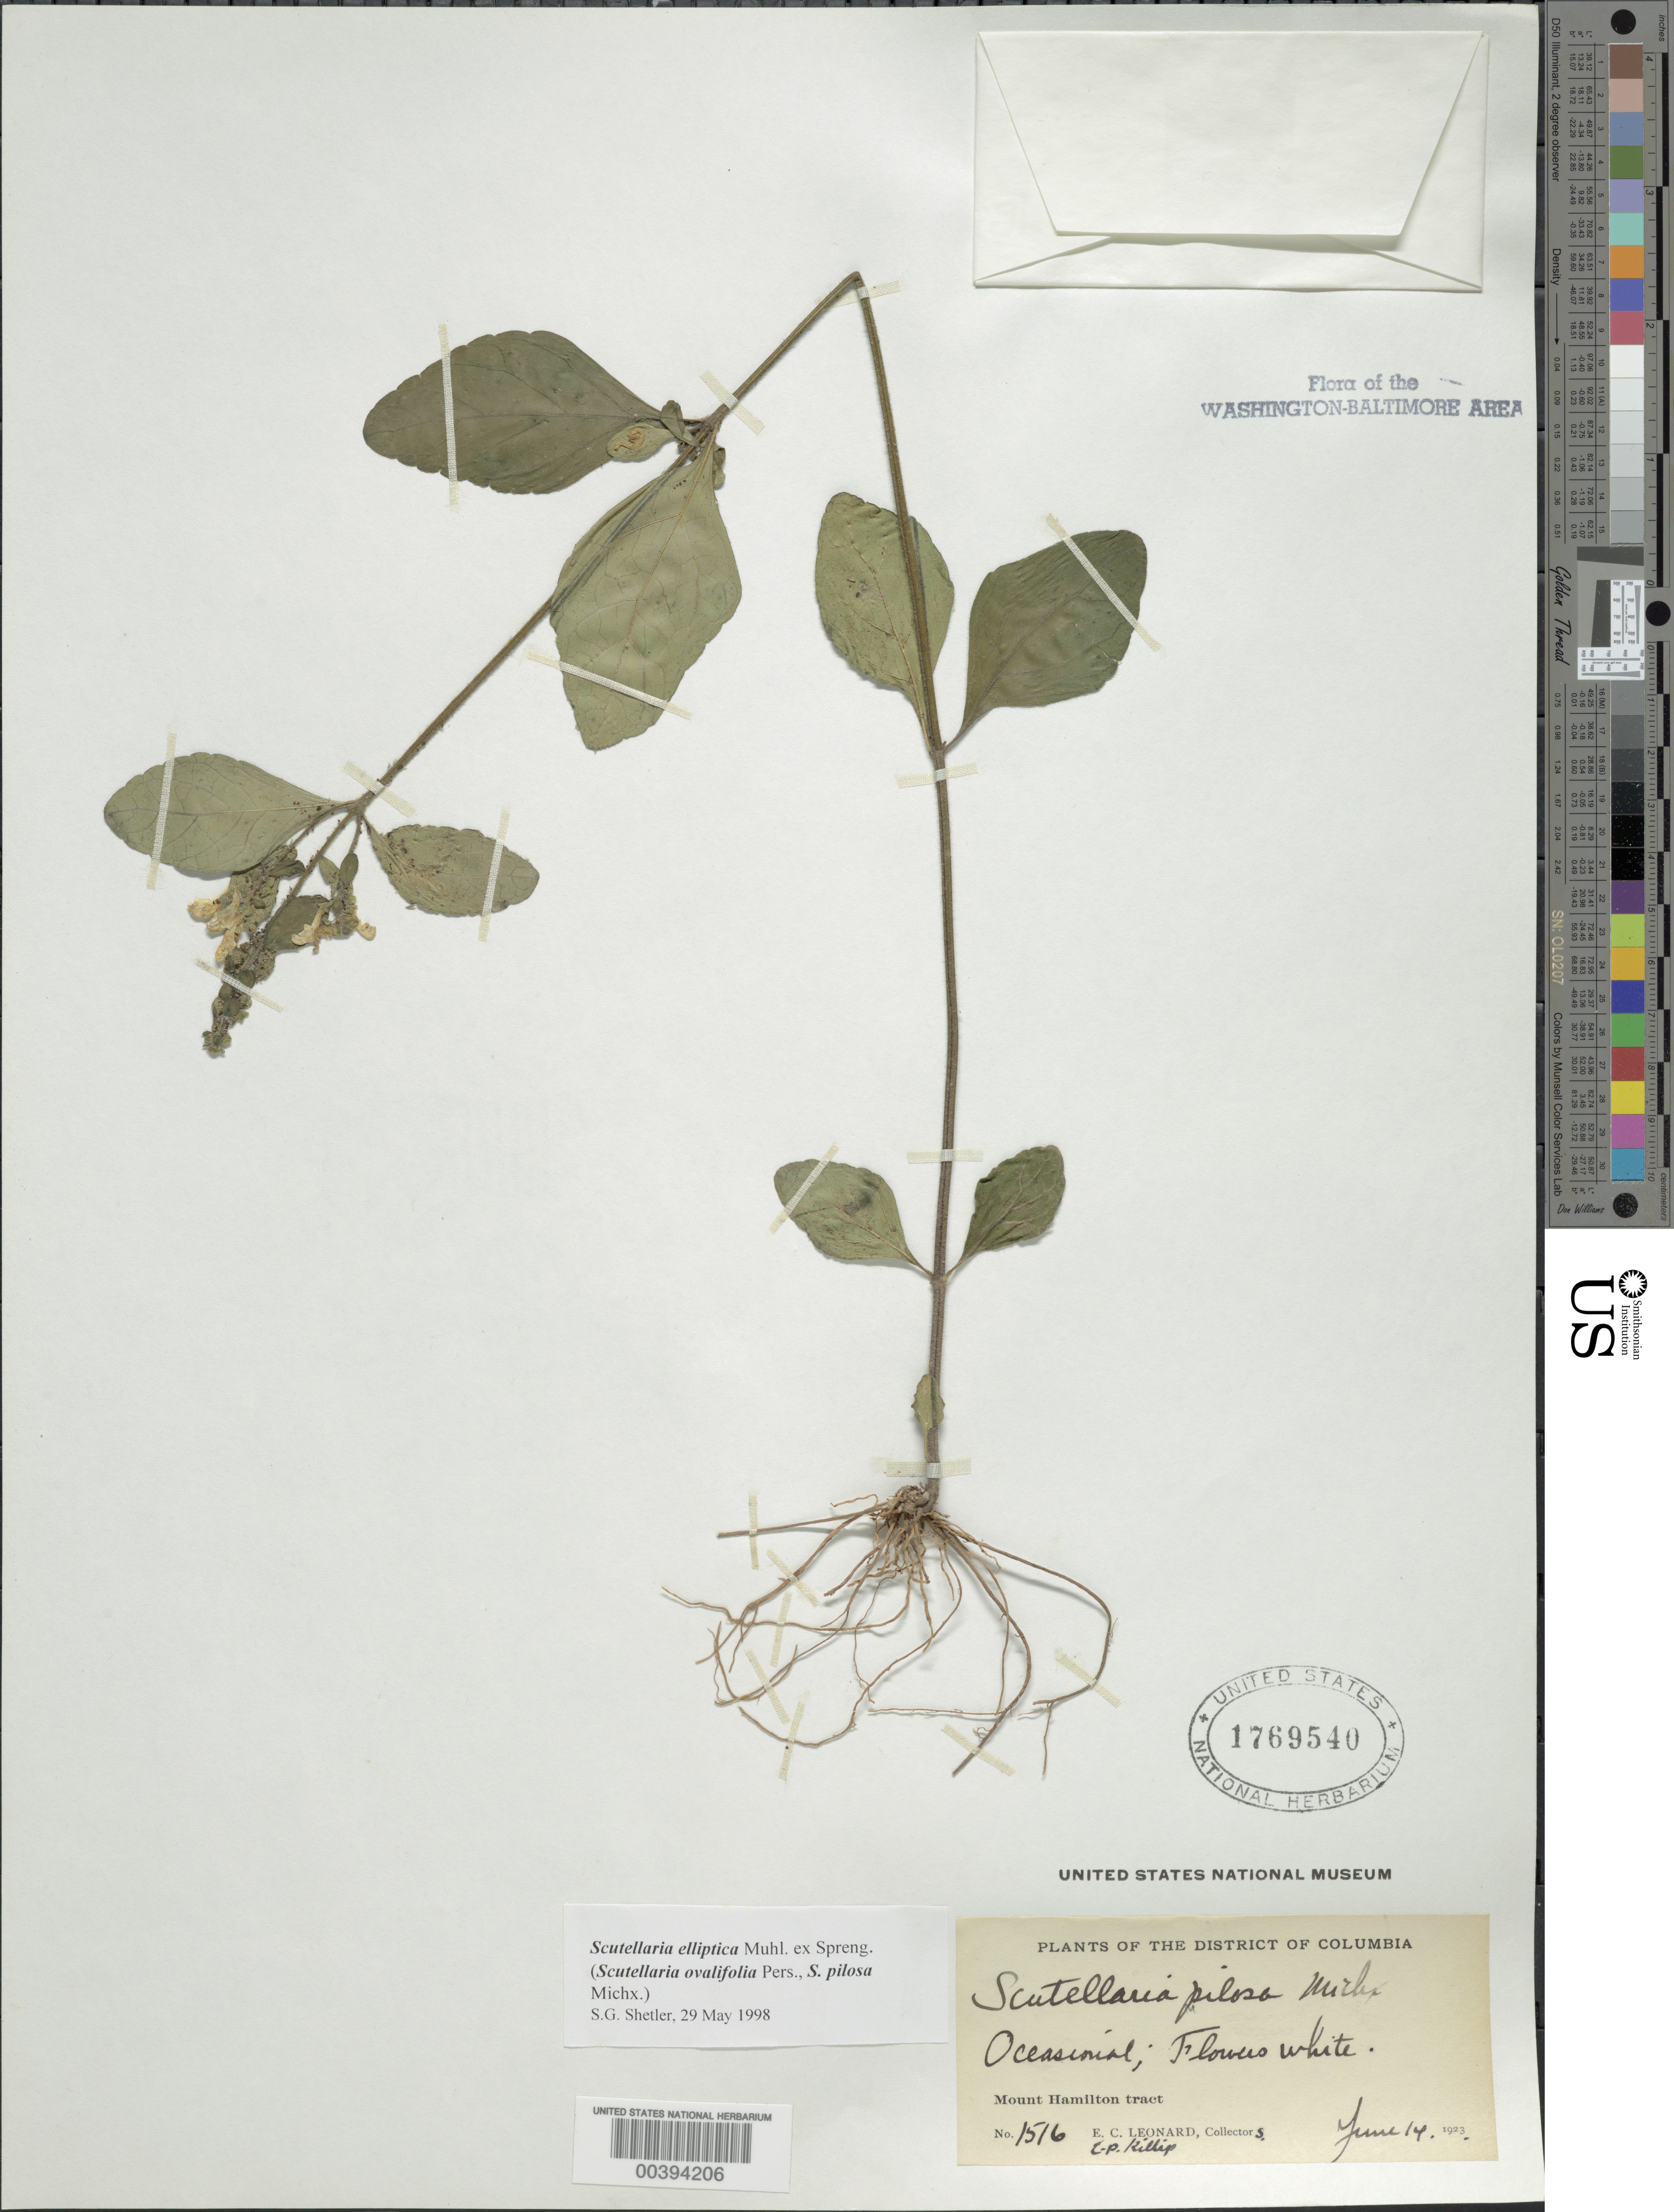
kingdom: Plantae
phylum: Tracheophyta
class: Magnoliopsida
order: Lamiales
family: Lamiaceae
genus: Scutellaria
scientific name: Scutellaria elliptica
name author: Muhl.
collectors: E. C. Leonard & E. P. Killip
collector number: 1516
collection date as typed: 14 Jun 1923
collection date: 1923-06-14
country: United States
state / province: District of Columbia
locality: Mount Hamilton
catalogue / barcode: US 1769540